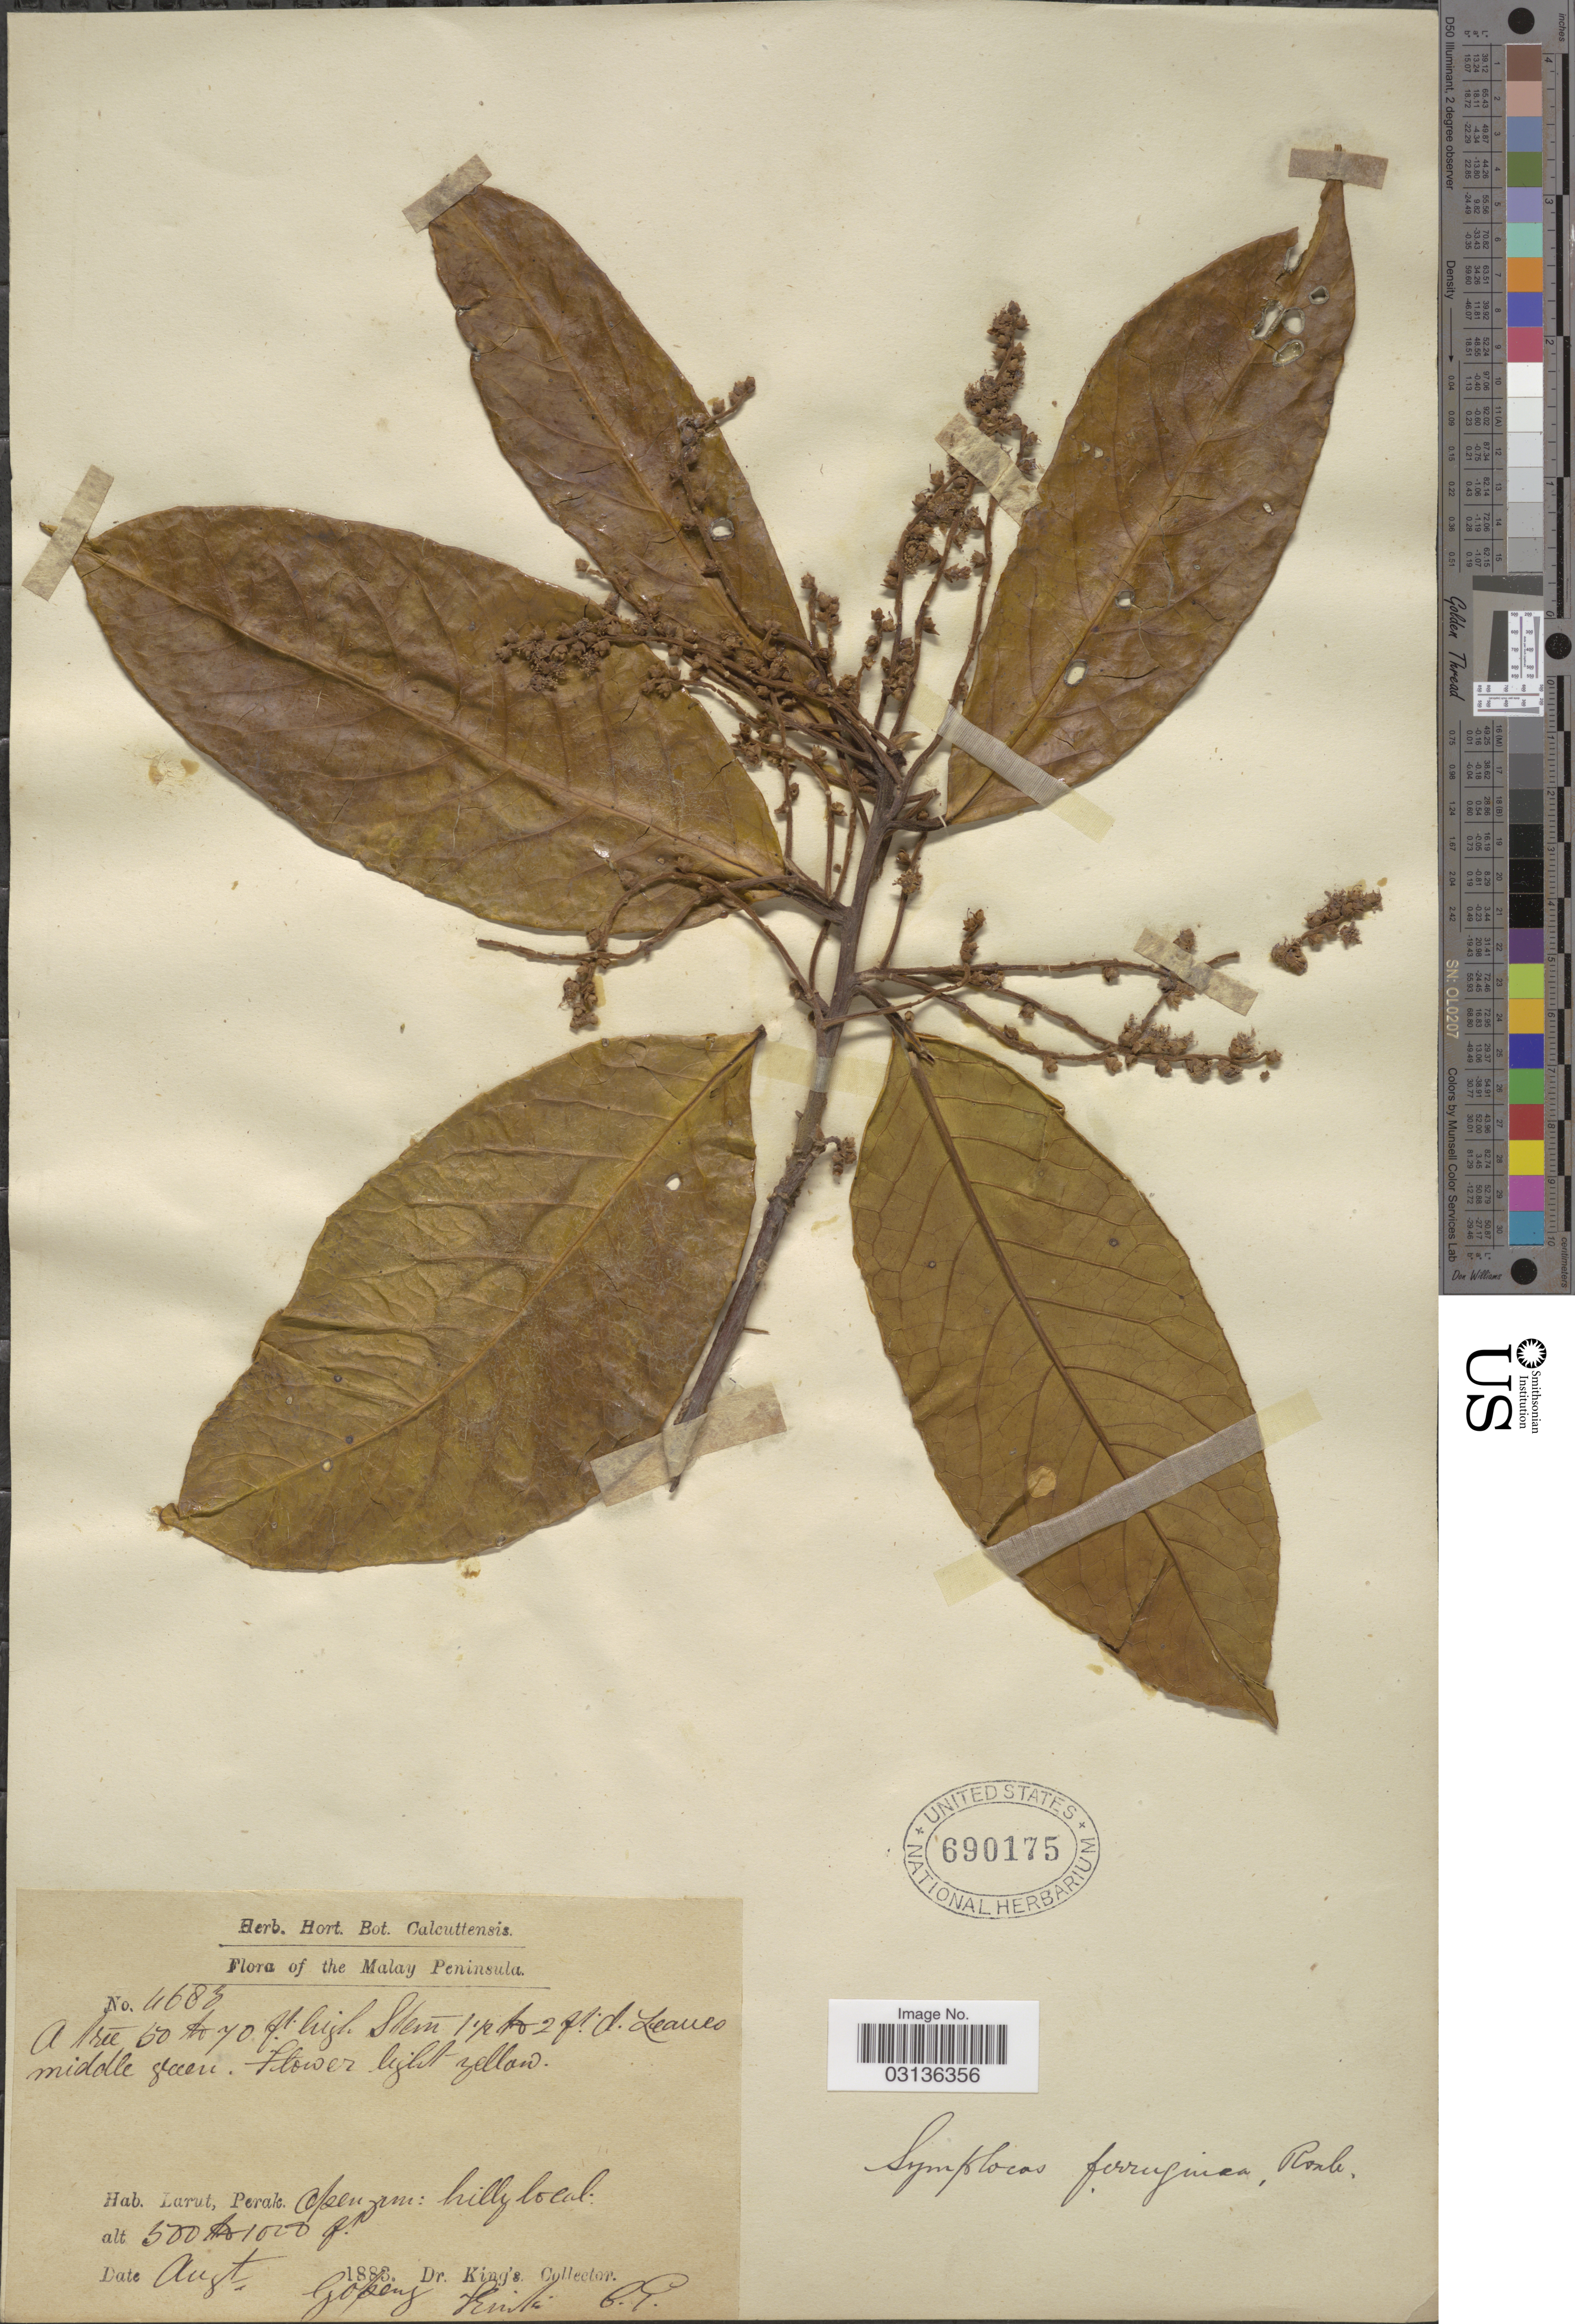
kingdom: Plantae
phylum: Tracheophyta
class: Magnoliopsida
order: Ericales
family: Symplocaceae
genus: Symplocos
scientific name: Symplocos cochinchinensis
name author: (Lour.) S. Moore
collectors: Dr. King's collector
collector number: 4683*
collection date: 1883-08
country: Malaysia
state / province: Perak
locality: The Malay Peninsula. Larut, Perak. Open jun.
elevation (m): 152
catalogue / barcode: US 690175